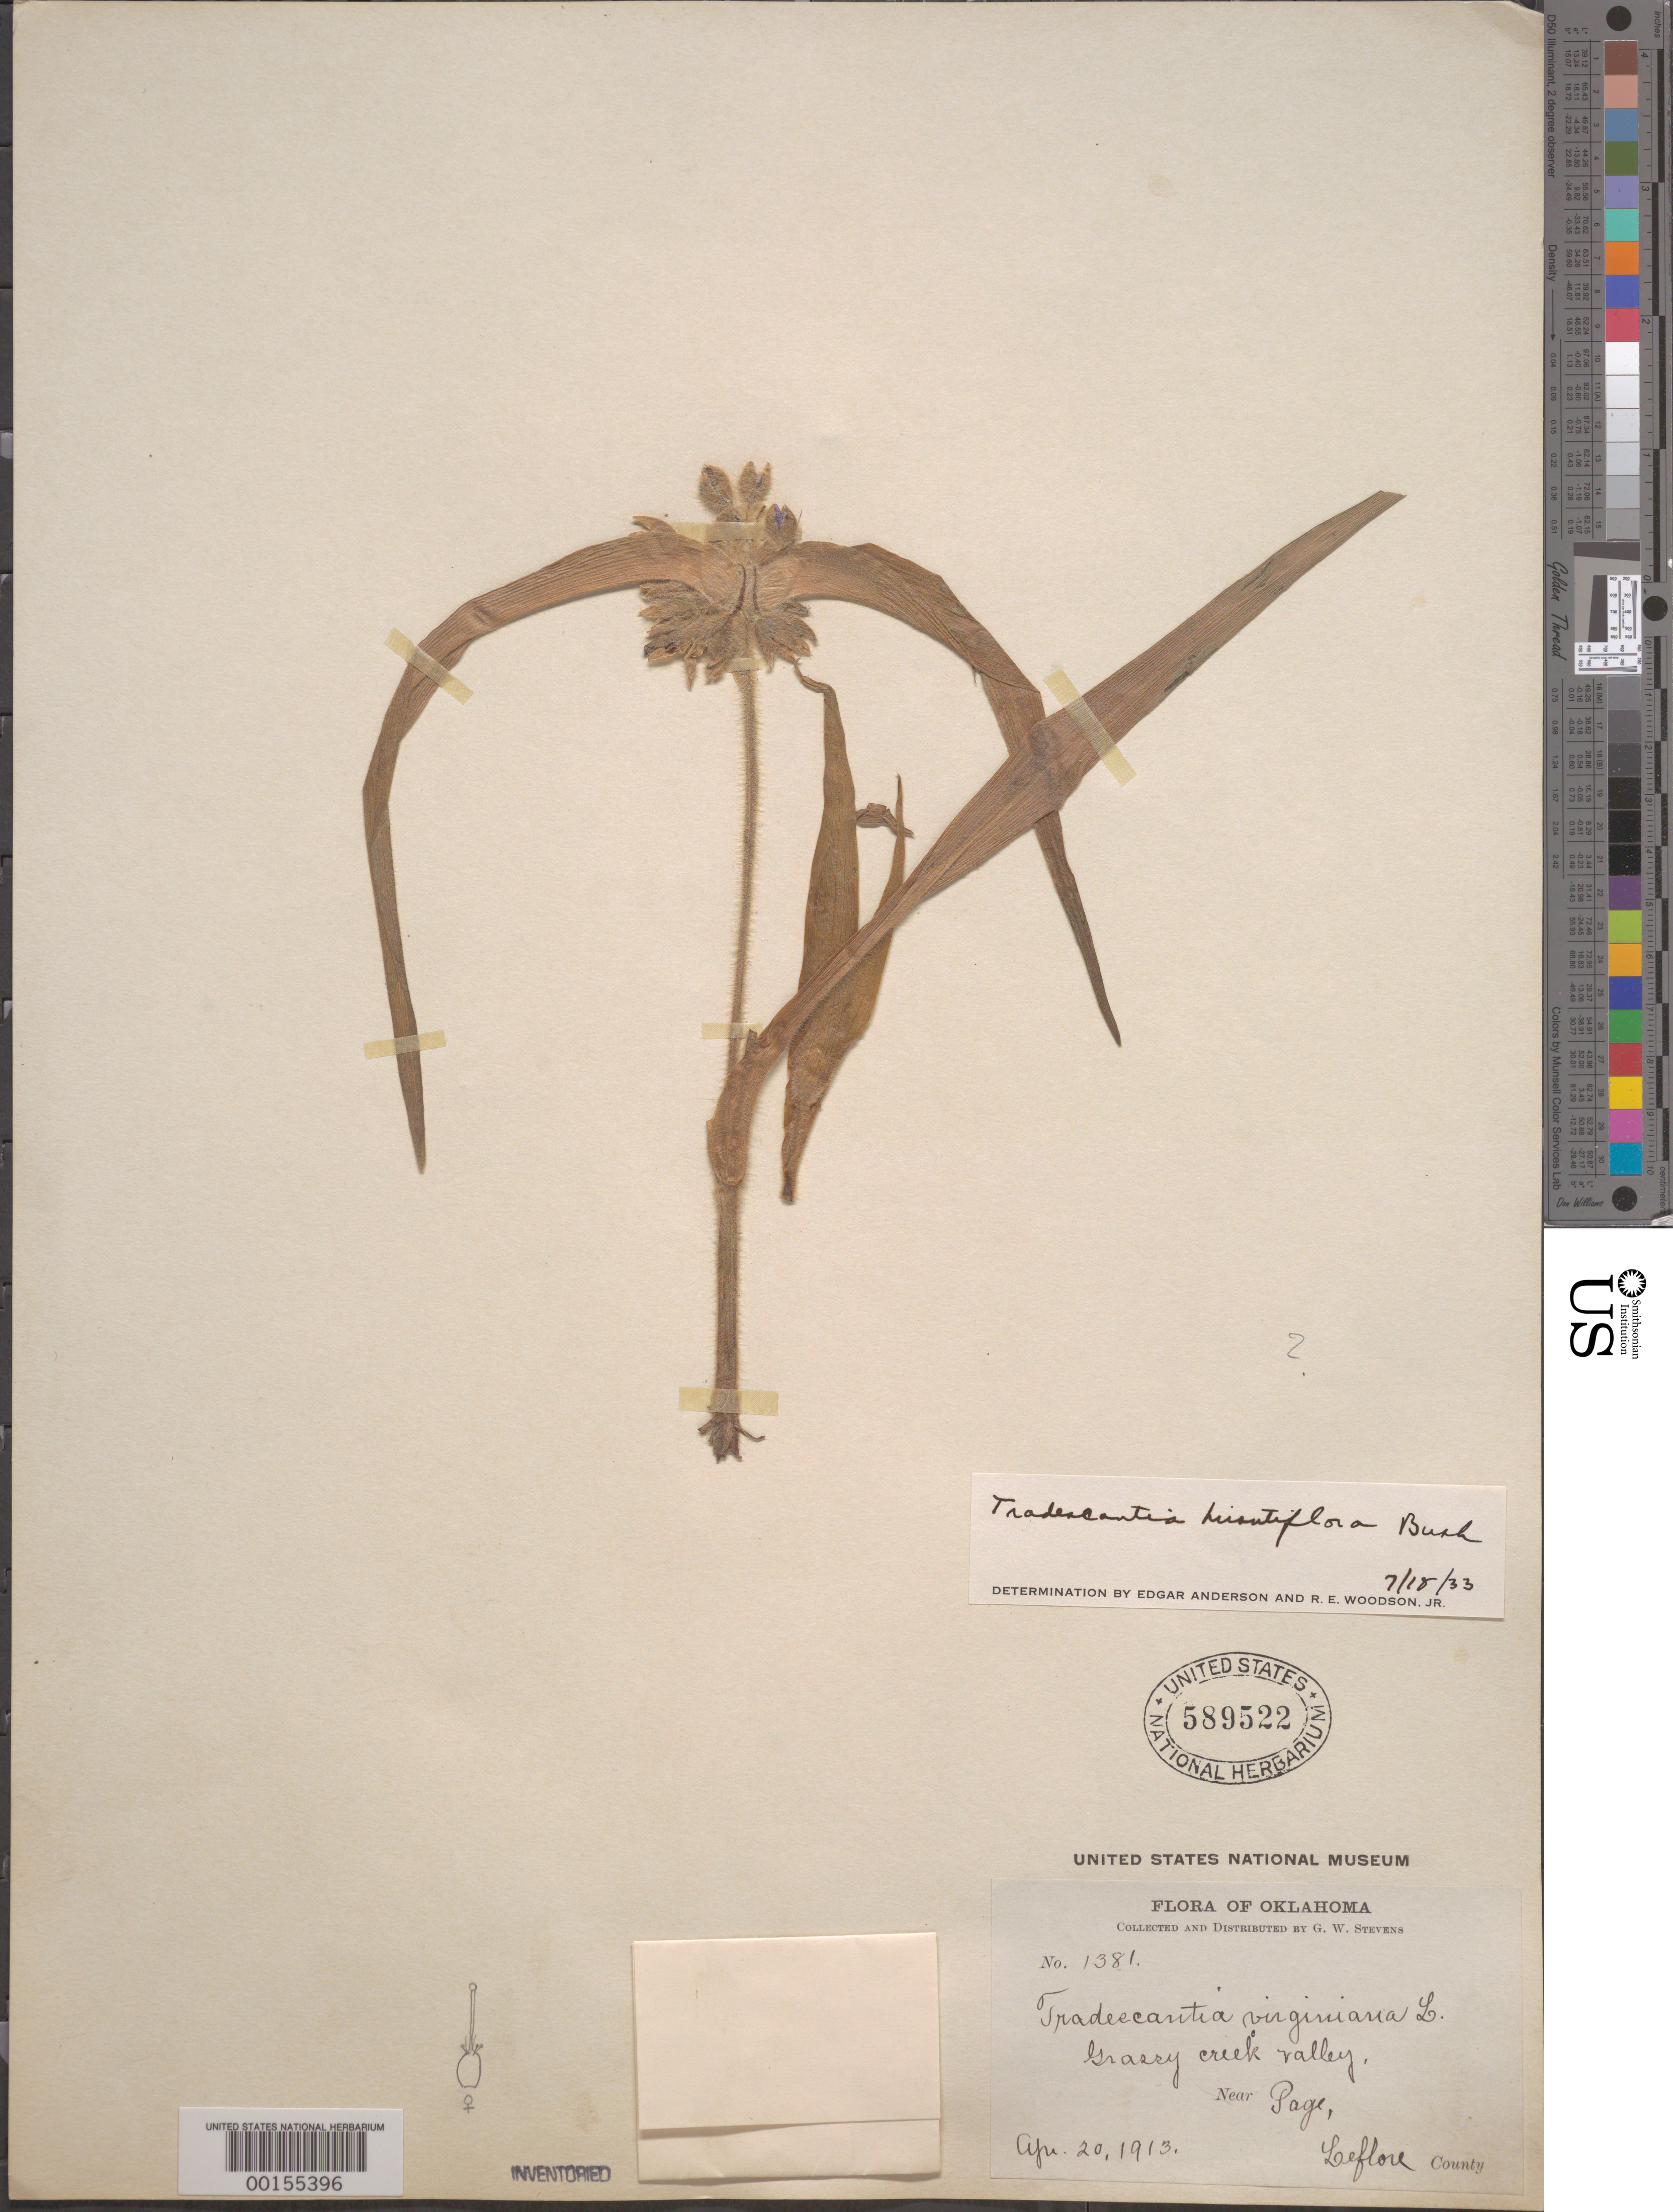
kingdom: Plantae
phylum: Tracheophyta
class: Liliopsida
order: Commelinales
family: Commelinaceae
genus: Tradescantia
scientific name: Tradescantia hirsutiflora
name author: Bush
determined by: Anderson, E. S.; Woodson, R. E.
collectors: G. W. Stevens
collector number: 1381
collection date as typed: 20 Apr 1913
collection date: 1913-04-20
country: United States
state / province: Oklahoma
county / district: Le Flore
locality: Near Page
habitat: Grassy creek valley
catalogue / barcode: US 589522